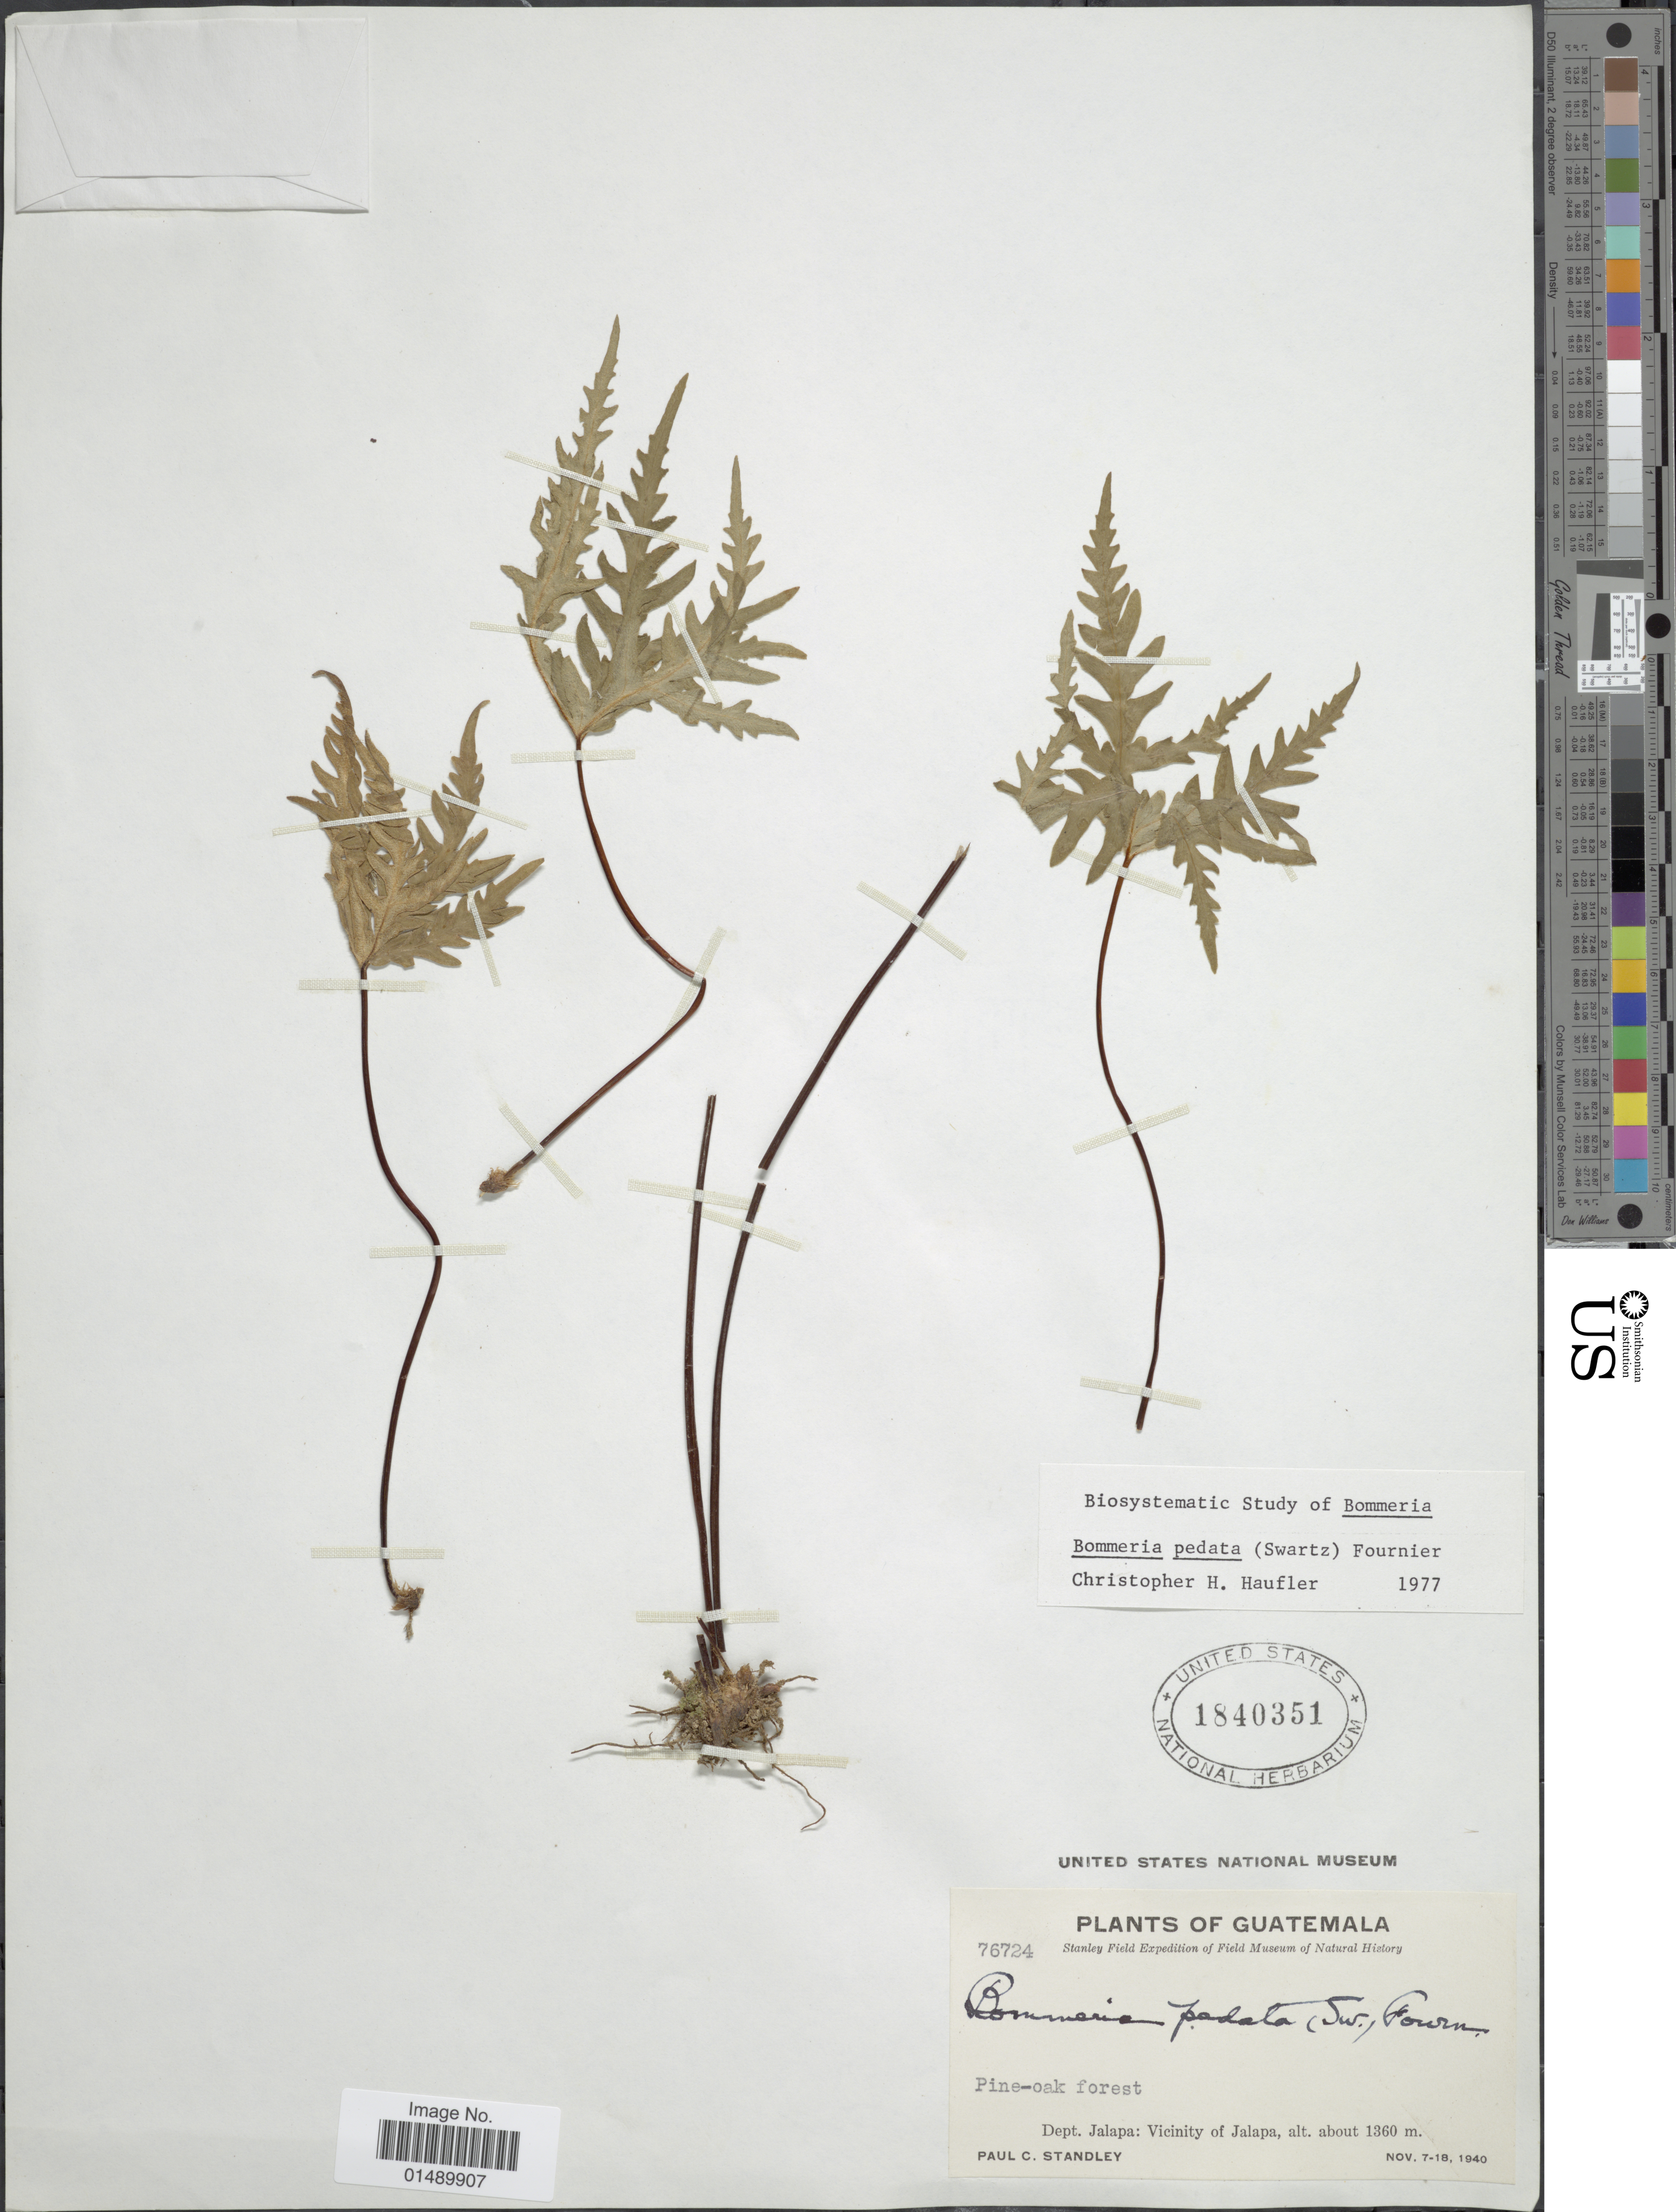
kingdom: Plantae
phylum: Tracheophyta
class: Polypodiopsida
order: Polypodiales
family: Pteridaceae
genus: Bommeria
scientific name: Bommeria pedata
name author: (Sw.) E. Fourn.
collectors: P. C. Standley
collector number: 76724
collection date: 1940-11-07/1940-11-18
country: Guatemala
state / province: Jalapa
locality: Guatemala, Dept. Jalapa: Vicinity of Jalapa, Pine-oak-forest.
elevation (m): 1360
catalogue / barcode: US 1840351